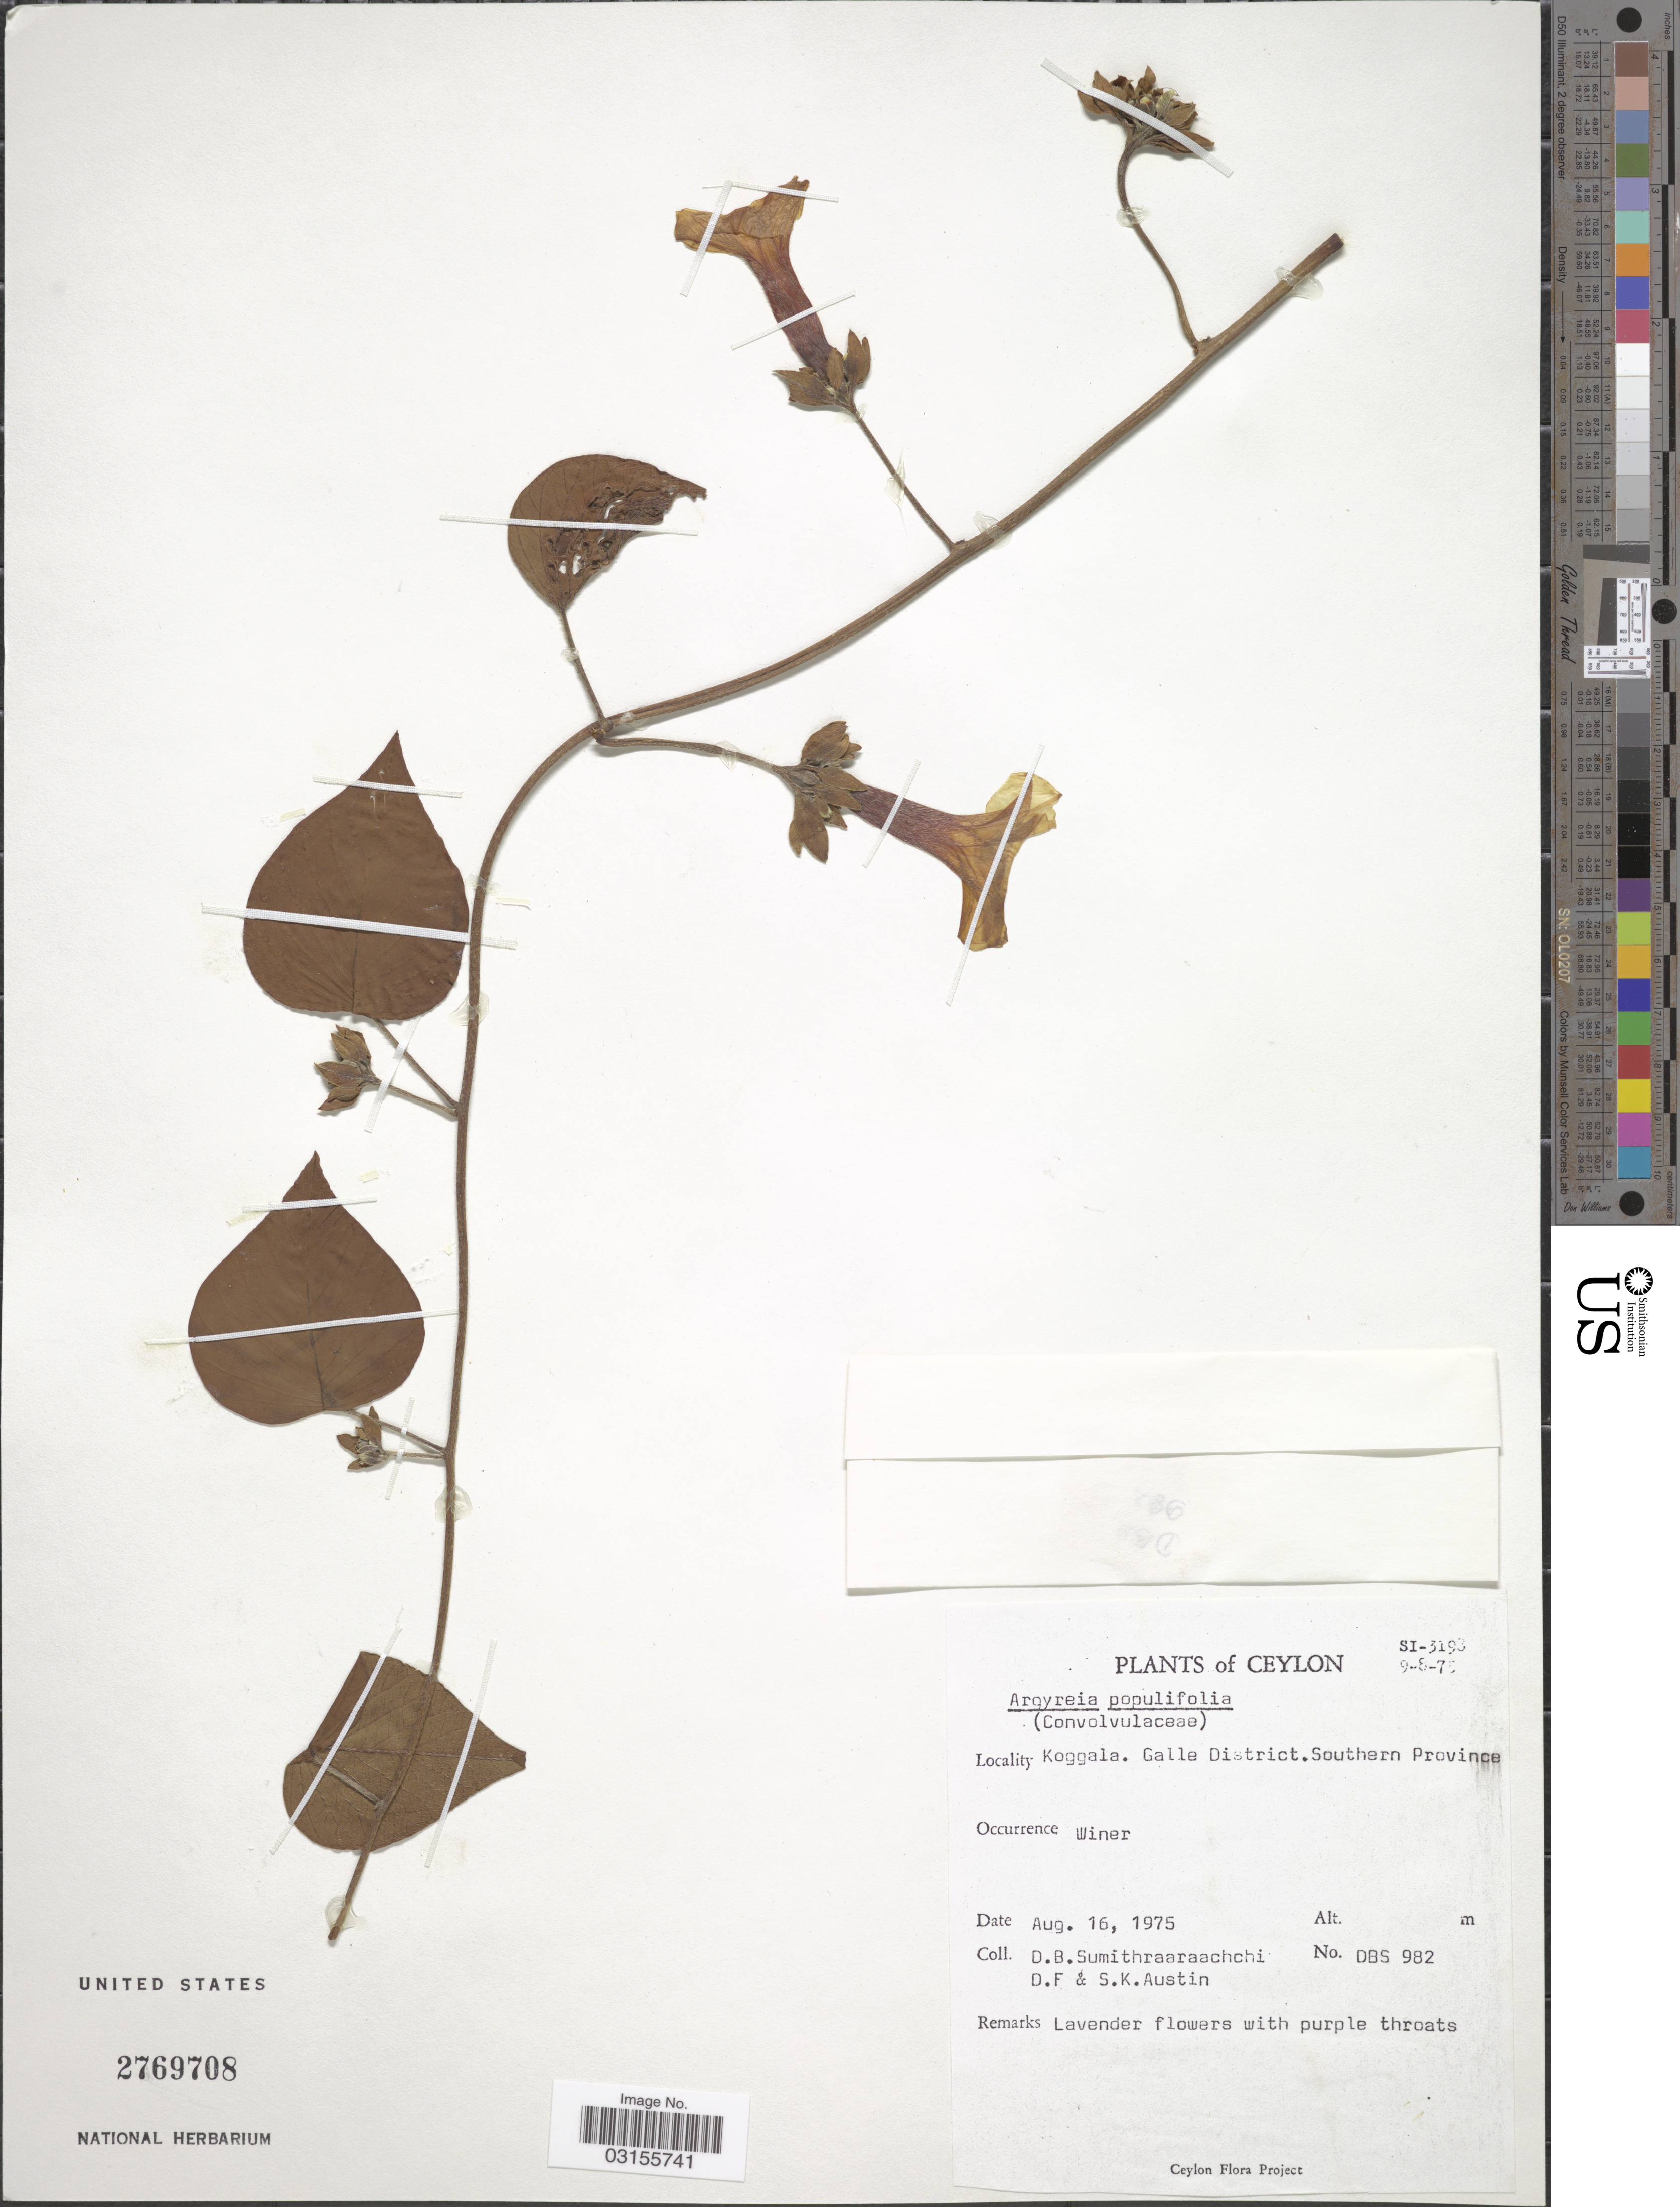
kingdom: Plantae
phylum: Tracheophyta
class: Magnoliopsida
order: Solanales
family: Convolvulaceae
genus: Argyreia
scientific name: Argyreia populifolia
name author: Choisy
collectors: D. B. Sumithraarachchi, D. Austin & S. Austin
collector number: DBS 982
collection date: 1975-08-16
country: Sri Lanka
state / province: Southern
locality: Ceylon. Koggala. Galle District.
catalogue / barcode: US 2769708